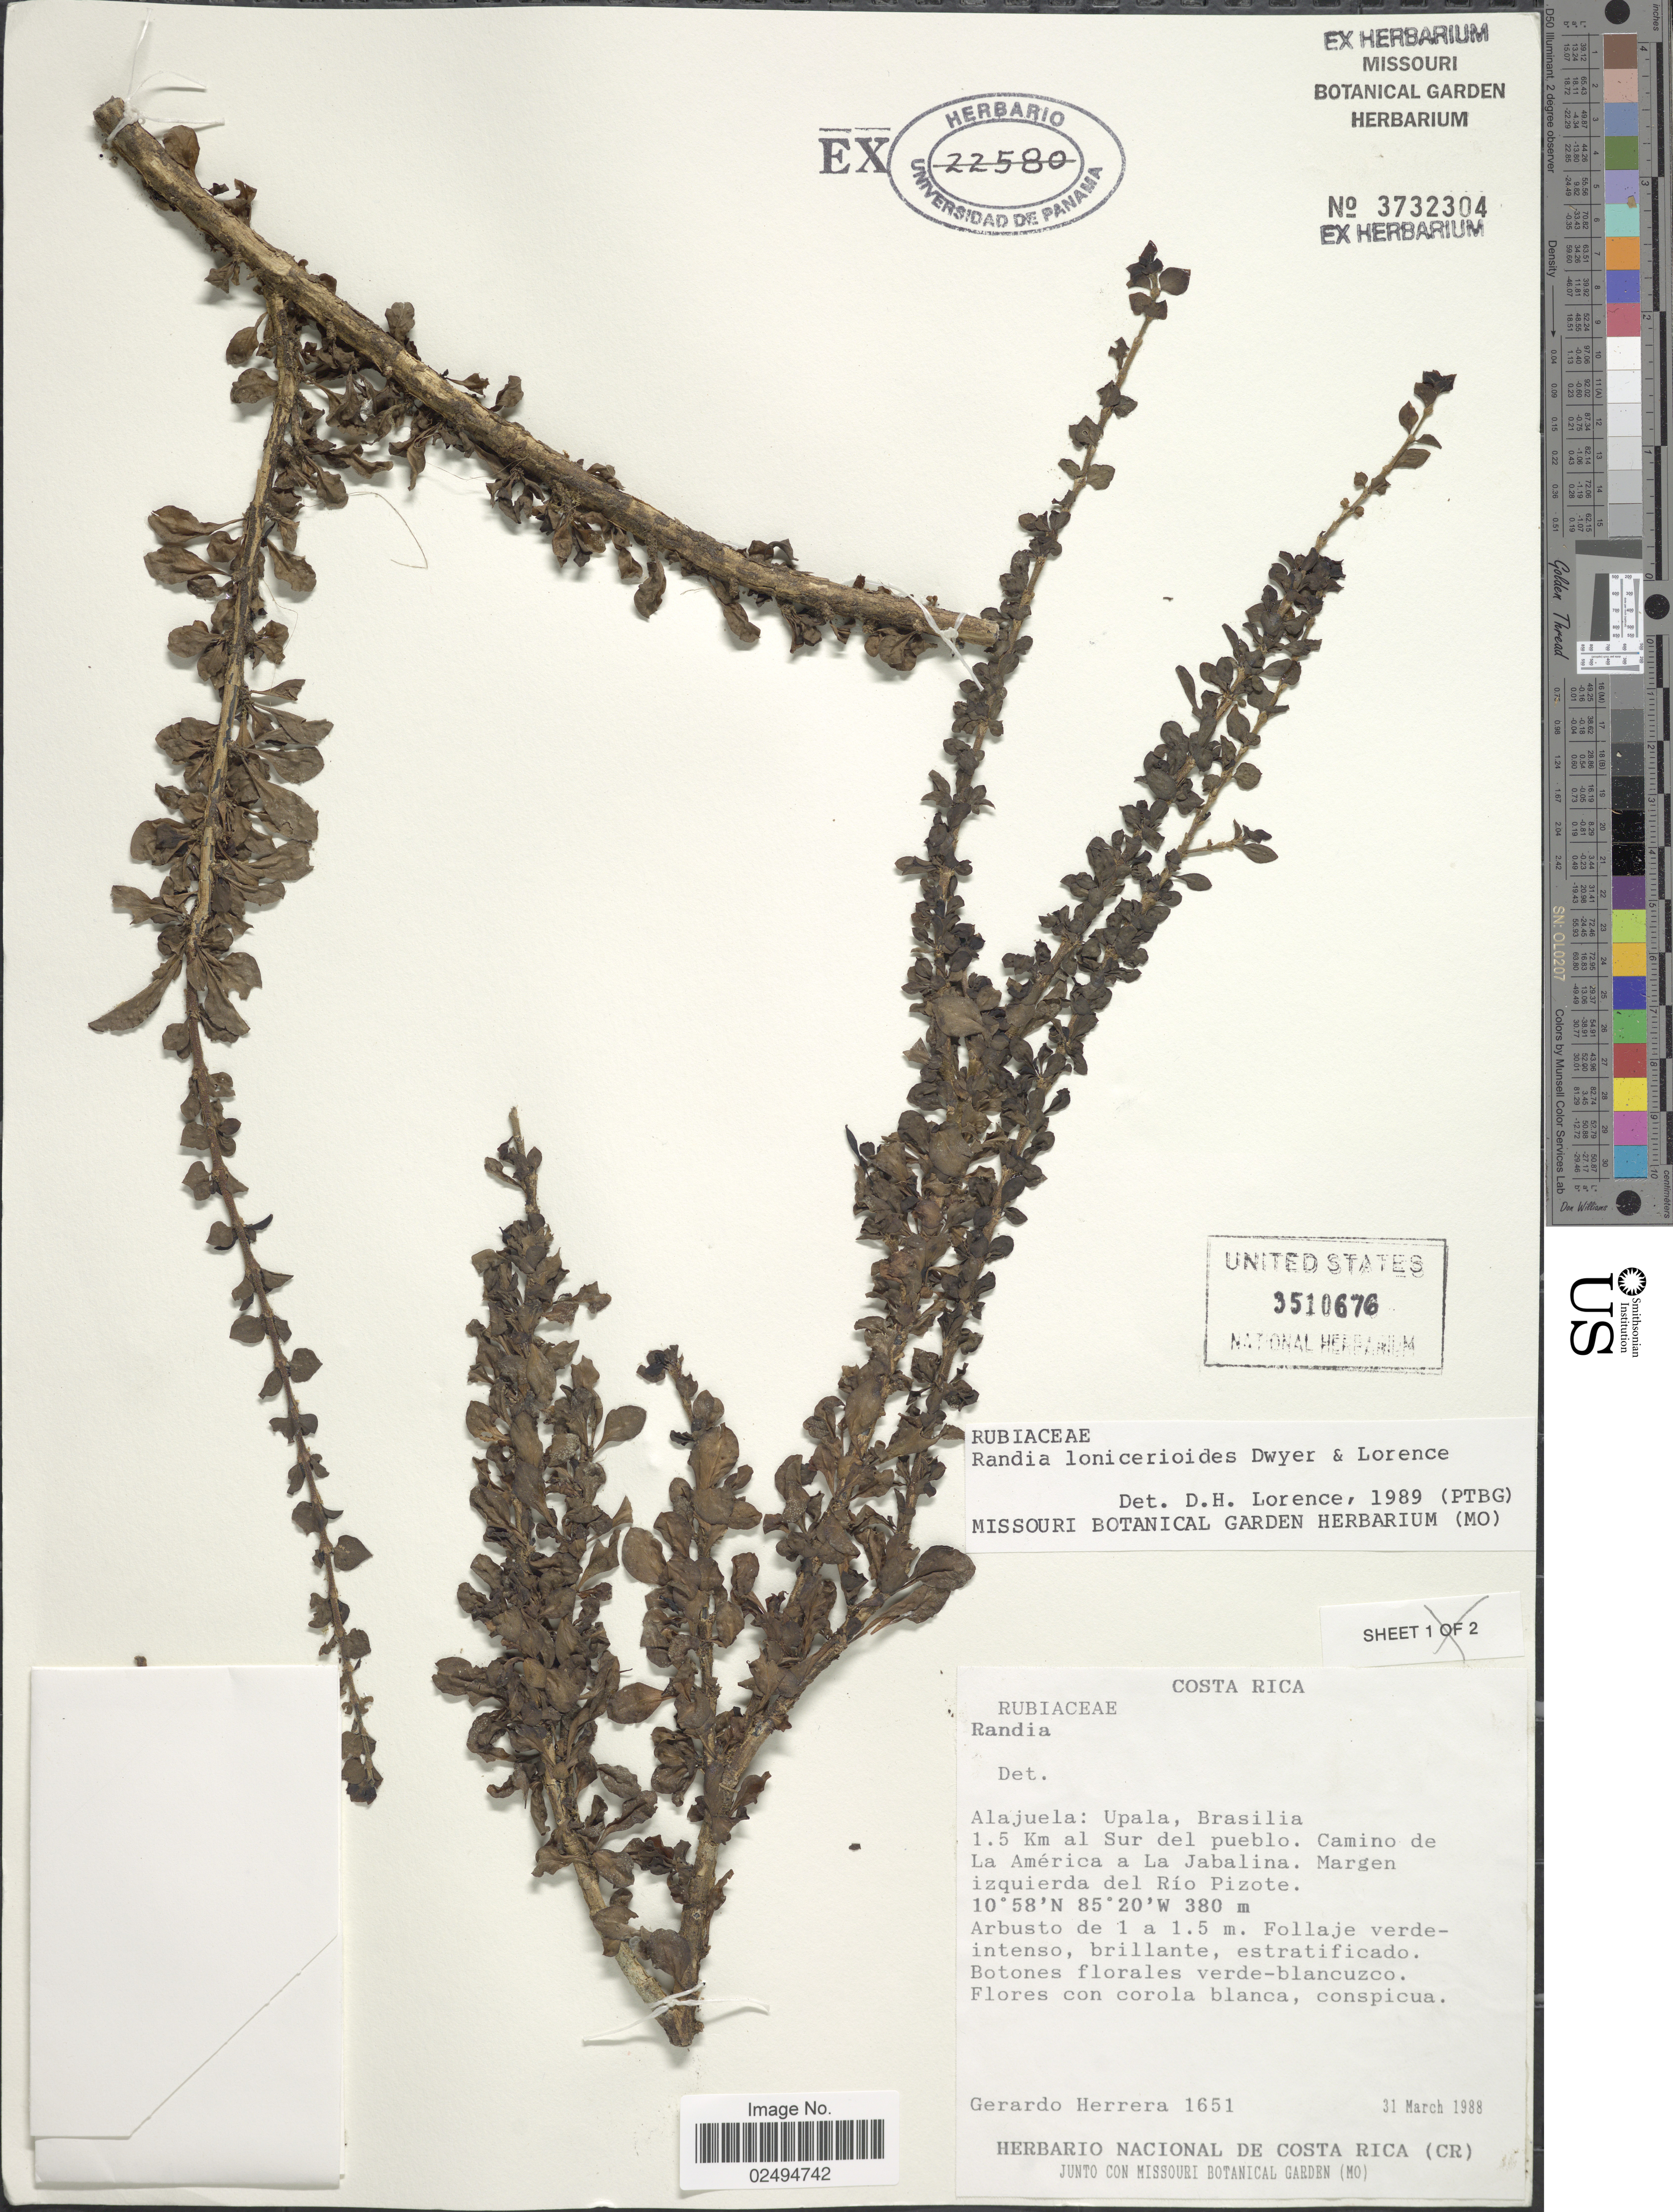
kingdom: Plantae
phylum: Tracheophyta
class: Magnoliopsida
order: Gentianales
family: Rubiaceae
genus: Randia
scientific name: Randia lonicerioides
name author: Dwyer & Lorence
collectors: G. Herrera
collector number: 1651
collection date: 1988-03-31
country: Costa Rica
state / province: Alajuela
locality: Upala, Brasilia. 1.5 Km al Sur del pueblo. Camino de La America a La Jabalina. Margen Izquierda del Rio Pizote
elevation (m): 380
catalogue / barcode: US 3510676